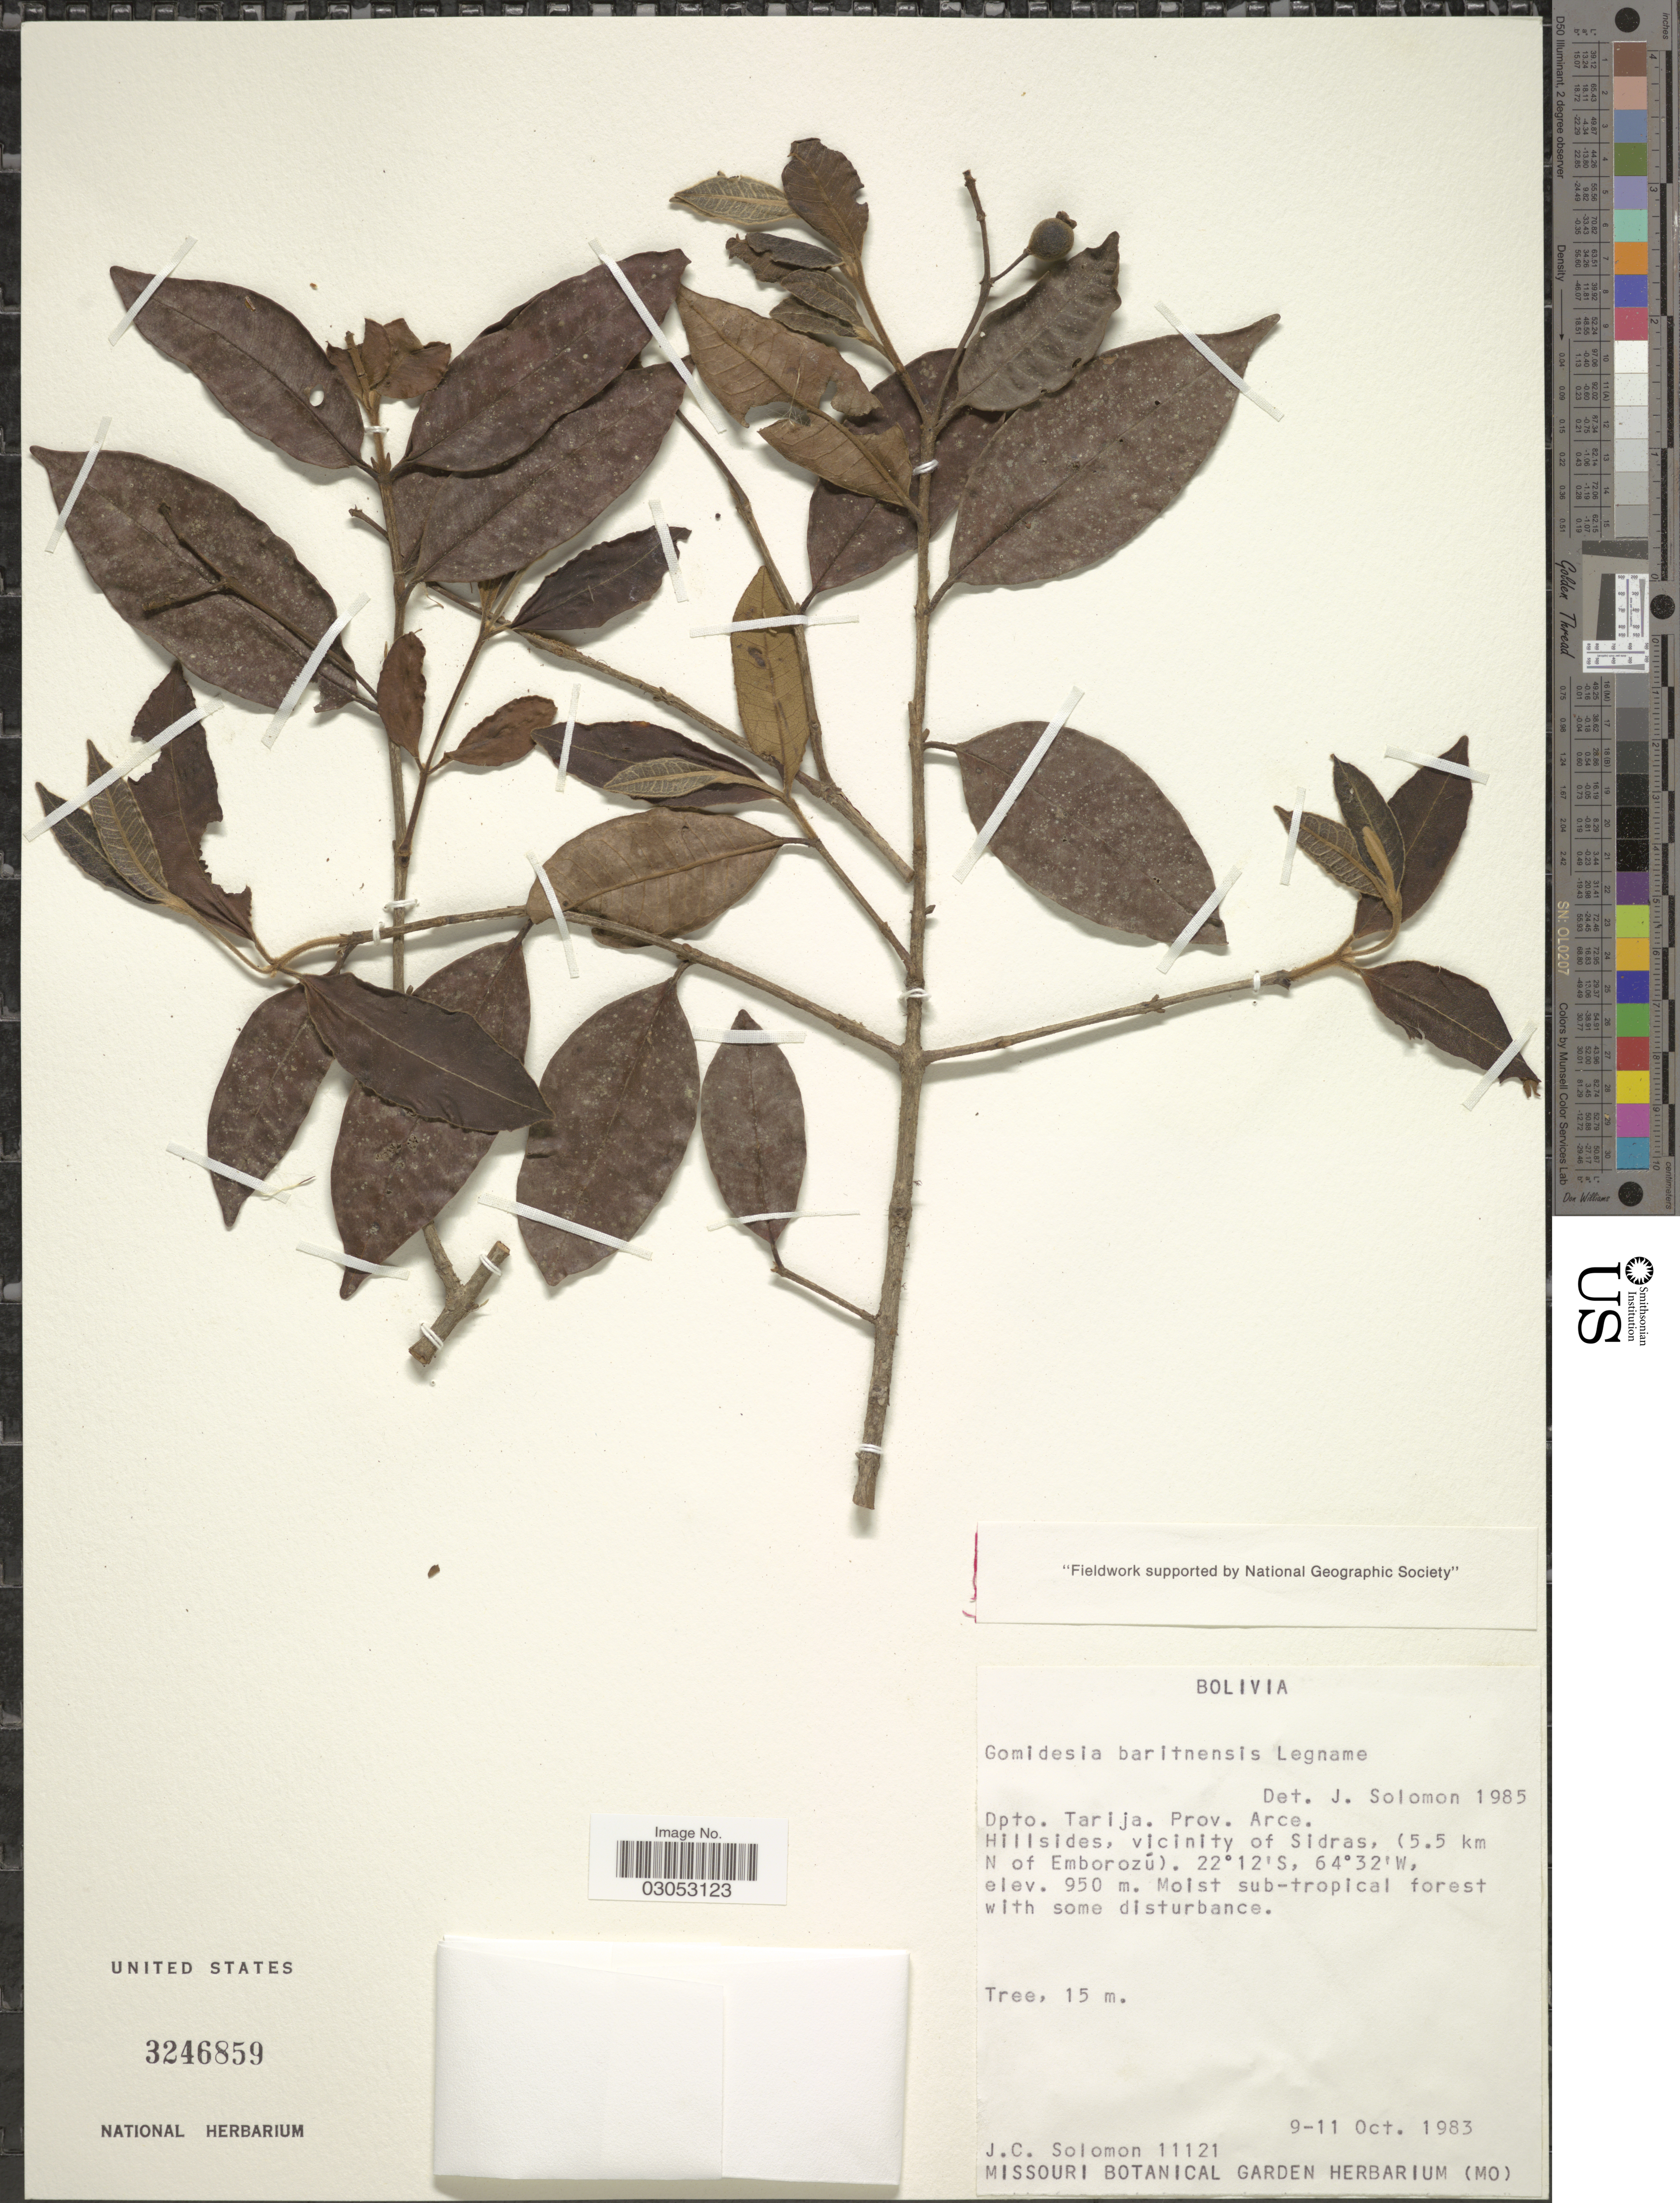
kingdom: Plantae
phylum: Tracheophyta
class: Magnoliopsida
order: Myrtales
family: Myrtaceae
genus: Myrcia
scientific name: Myrcia barituensis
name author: (Legname) B. Holst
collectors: J. C. Solomon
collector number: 11121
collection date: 1983-10-09/1983-10-11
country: Bolivia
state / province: Tarija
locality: Dpto. Tarija. Prov. Arce. Hillsdes, vicinity of Sidras, (5.5 km N of Emborozú).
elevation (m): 950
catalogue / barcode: US 3246859